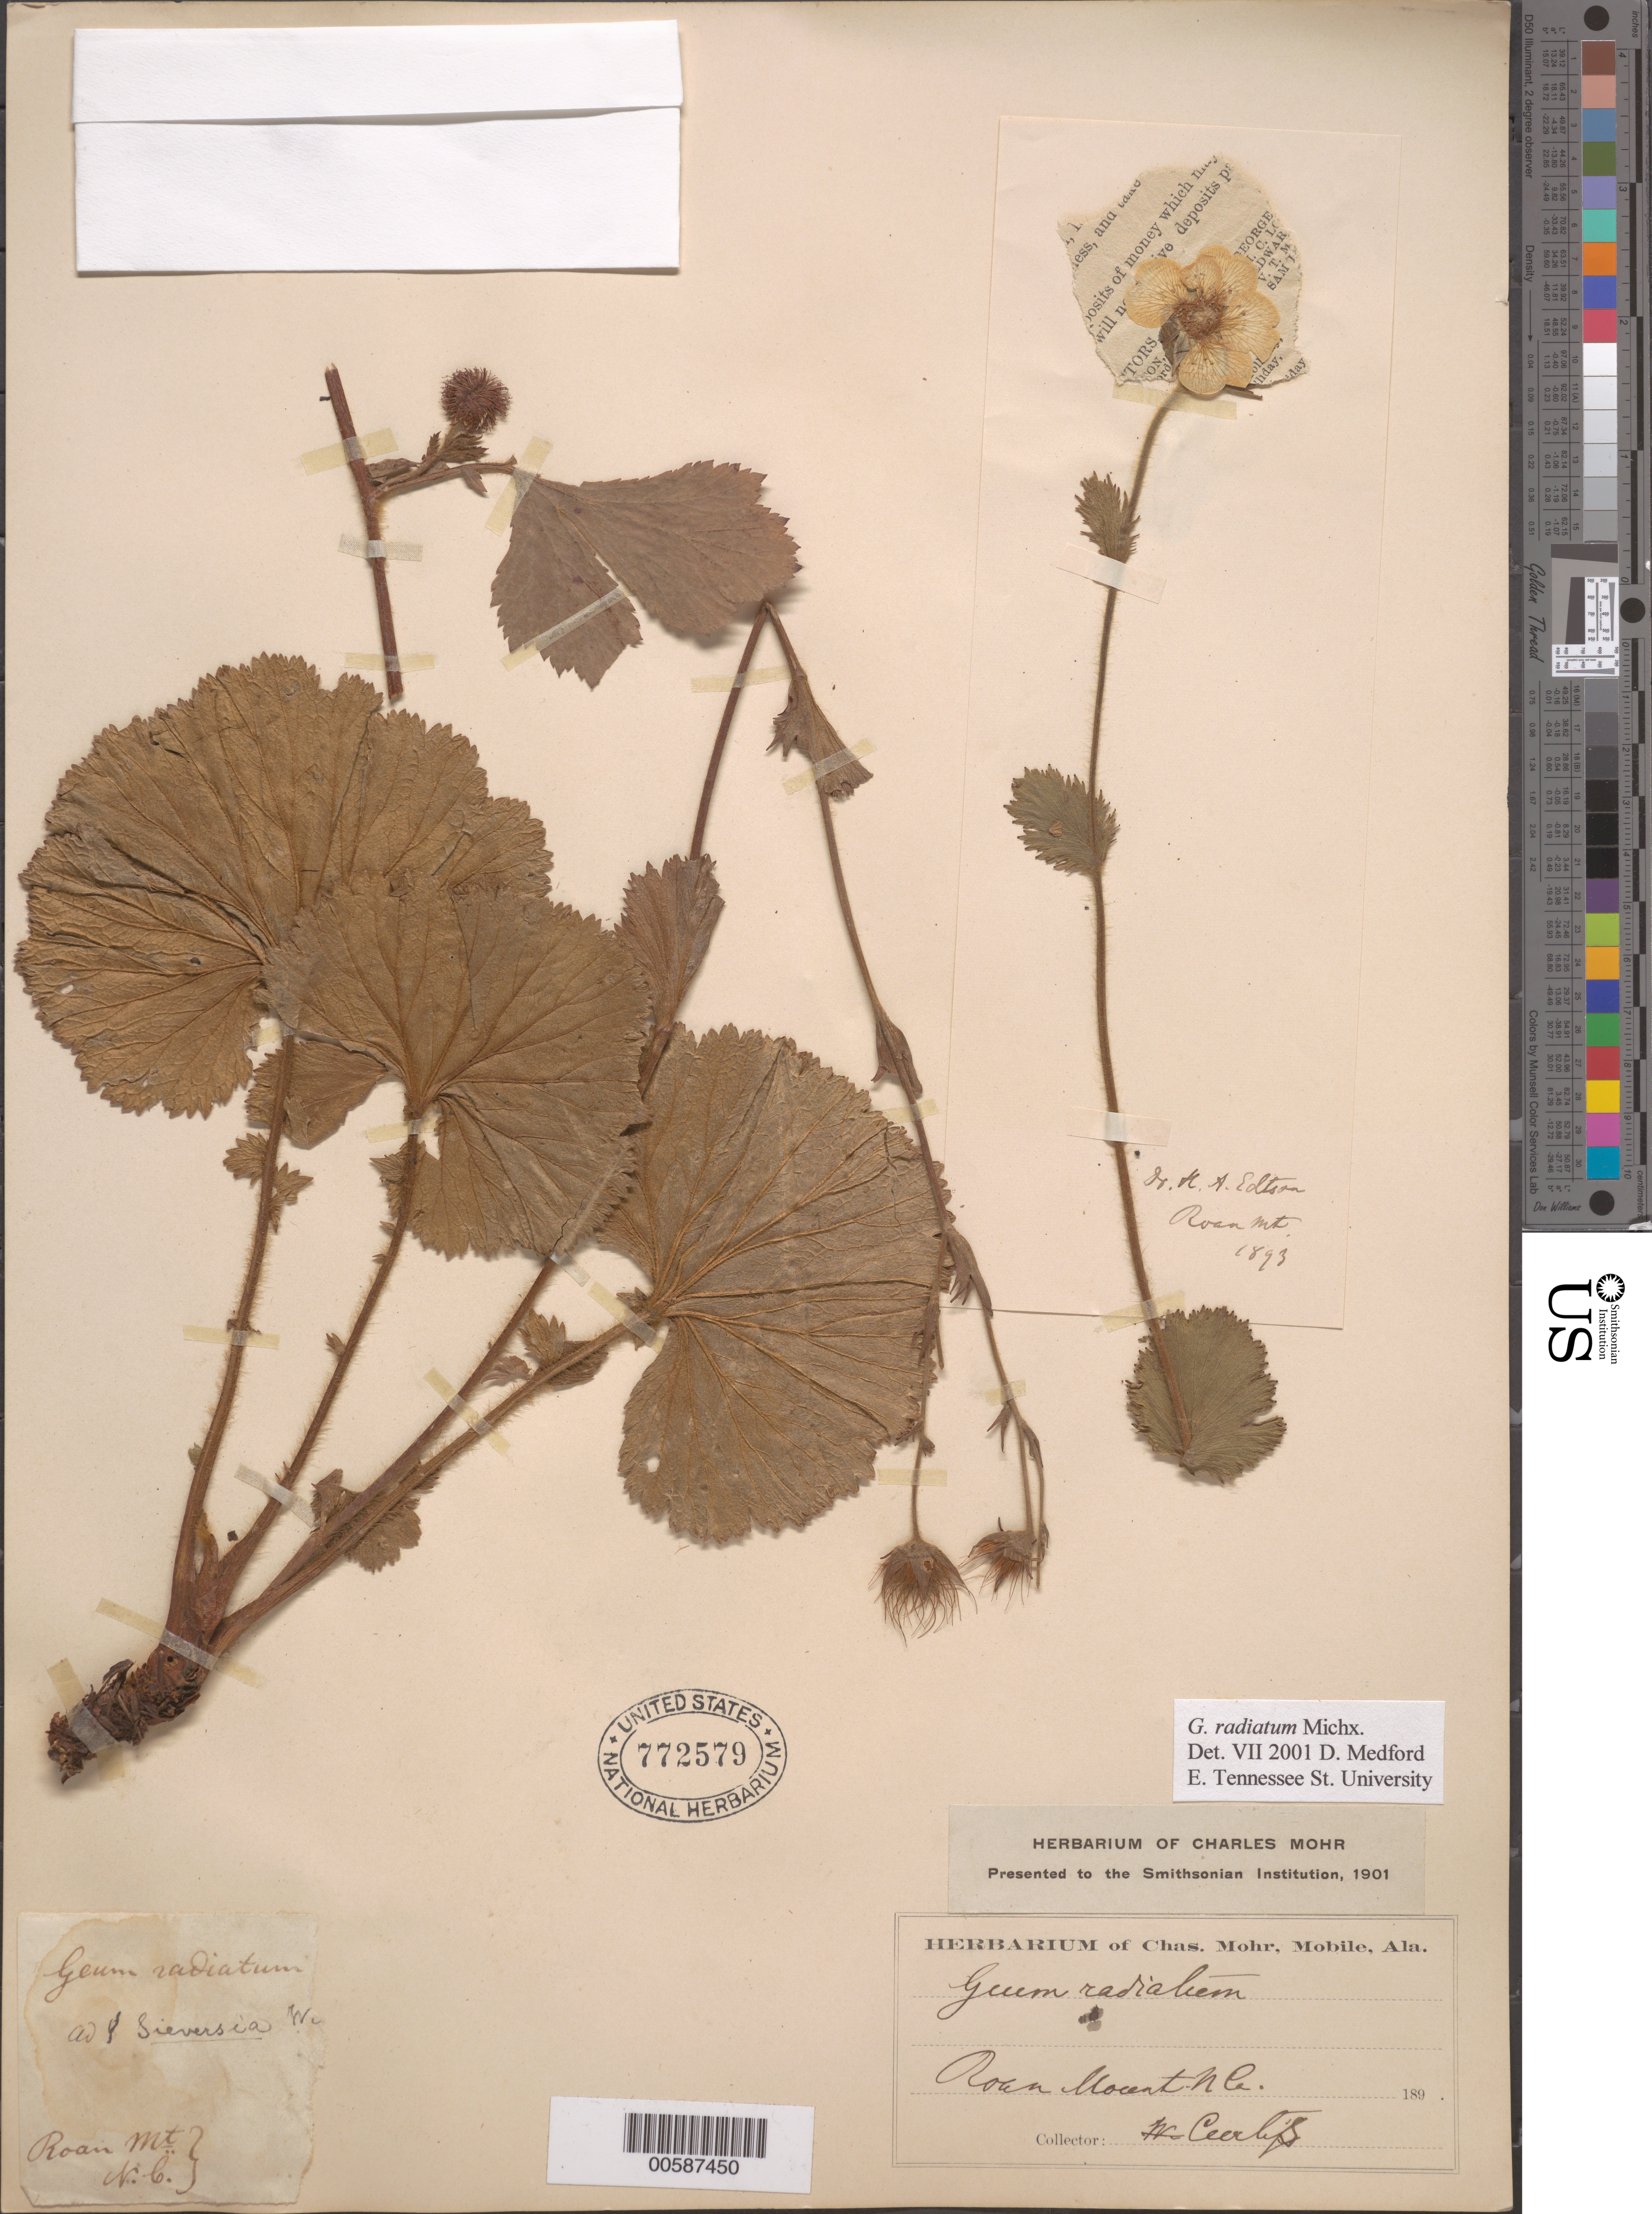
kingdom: Plantae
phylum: Tracheophyta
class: Magnoliopsida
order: Rosales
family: Rosaceae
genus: Geum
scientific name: Geum radiatum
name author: Michx.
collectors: Roland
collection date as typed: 1893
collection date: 1893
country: United States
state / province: North Carolina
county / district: Mitchell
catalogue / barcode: US 772579